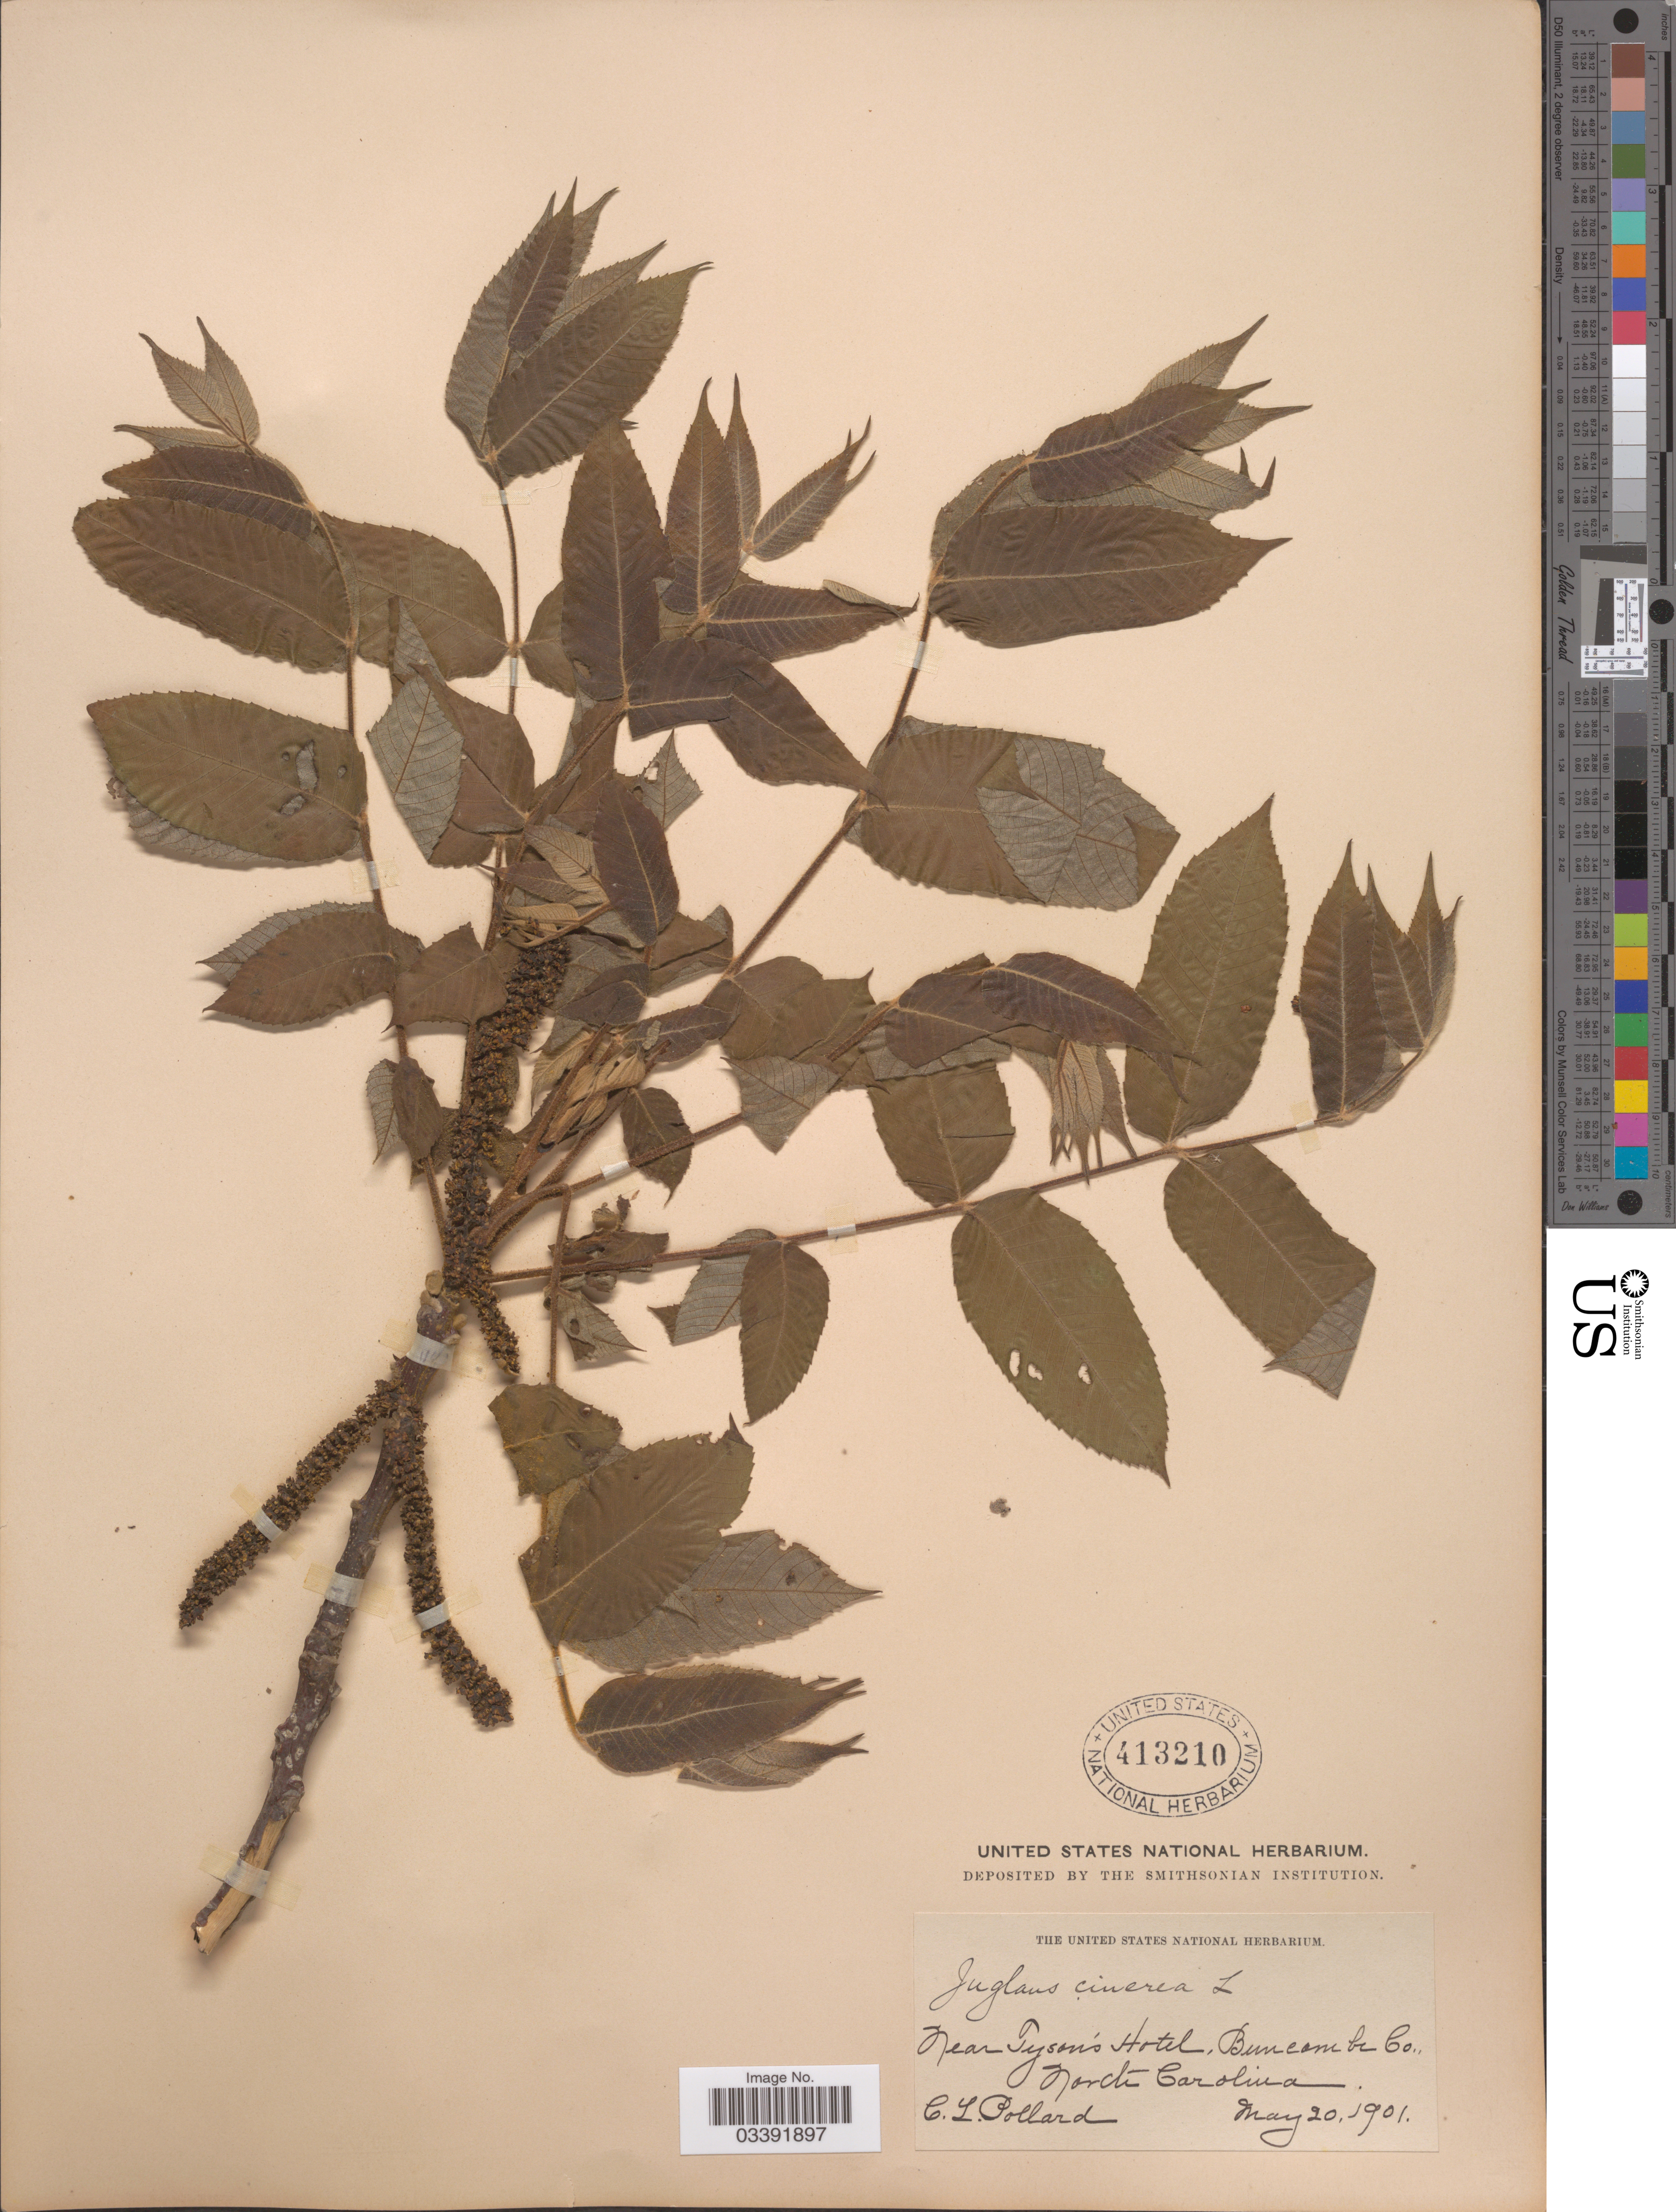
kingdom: Plantae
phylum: Tracheophyta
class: Magnoliopsida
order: Fagales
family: Juglandaceae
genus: Carya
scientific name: Carya illinoinensis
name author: (Wangenh.) K. Koch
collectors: C. L. Pollard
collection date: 1901-05-20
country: United States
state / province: North Carolina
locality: Near Tyson's Hotel, Buncombe Co.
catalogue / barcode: US 413210